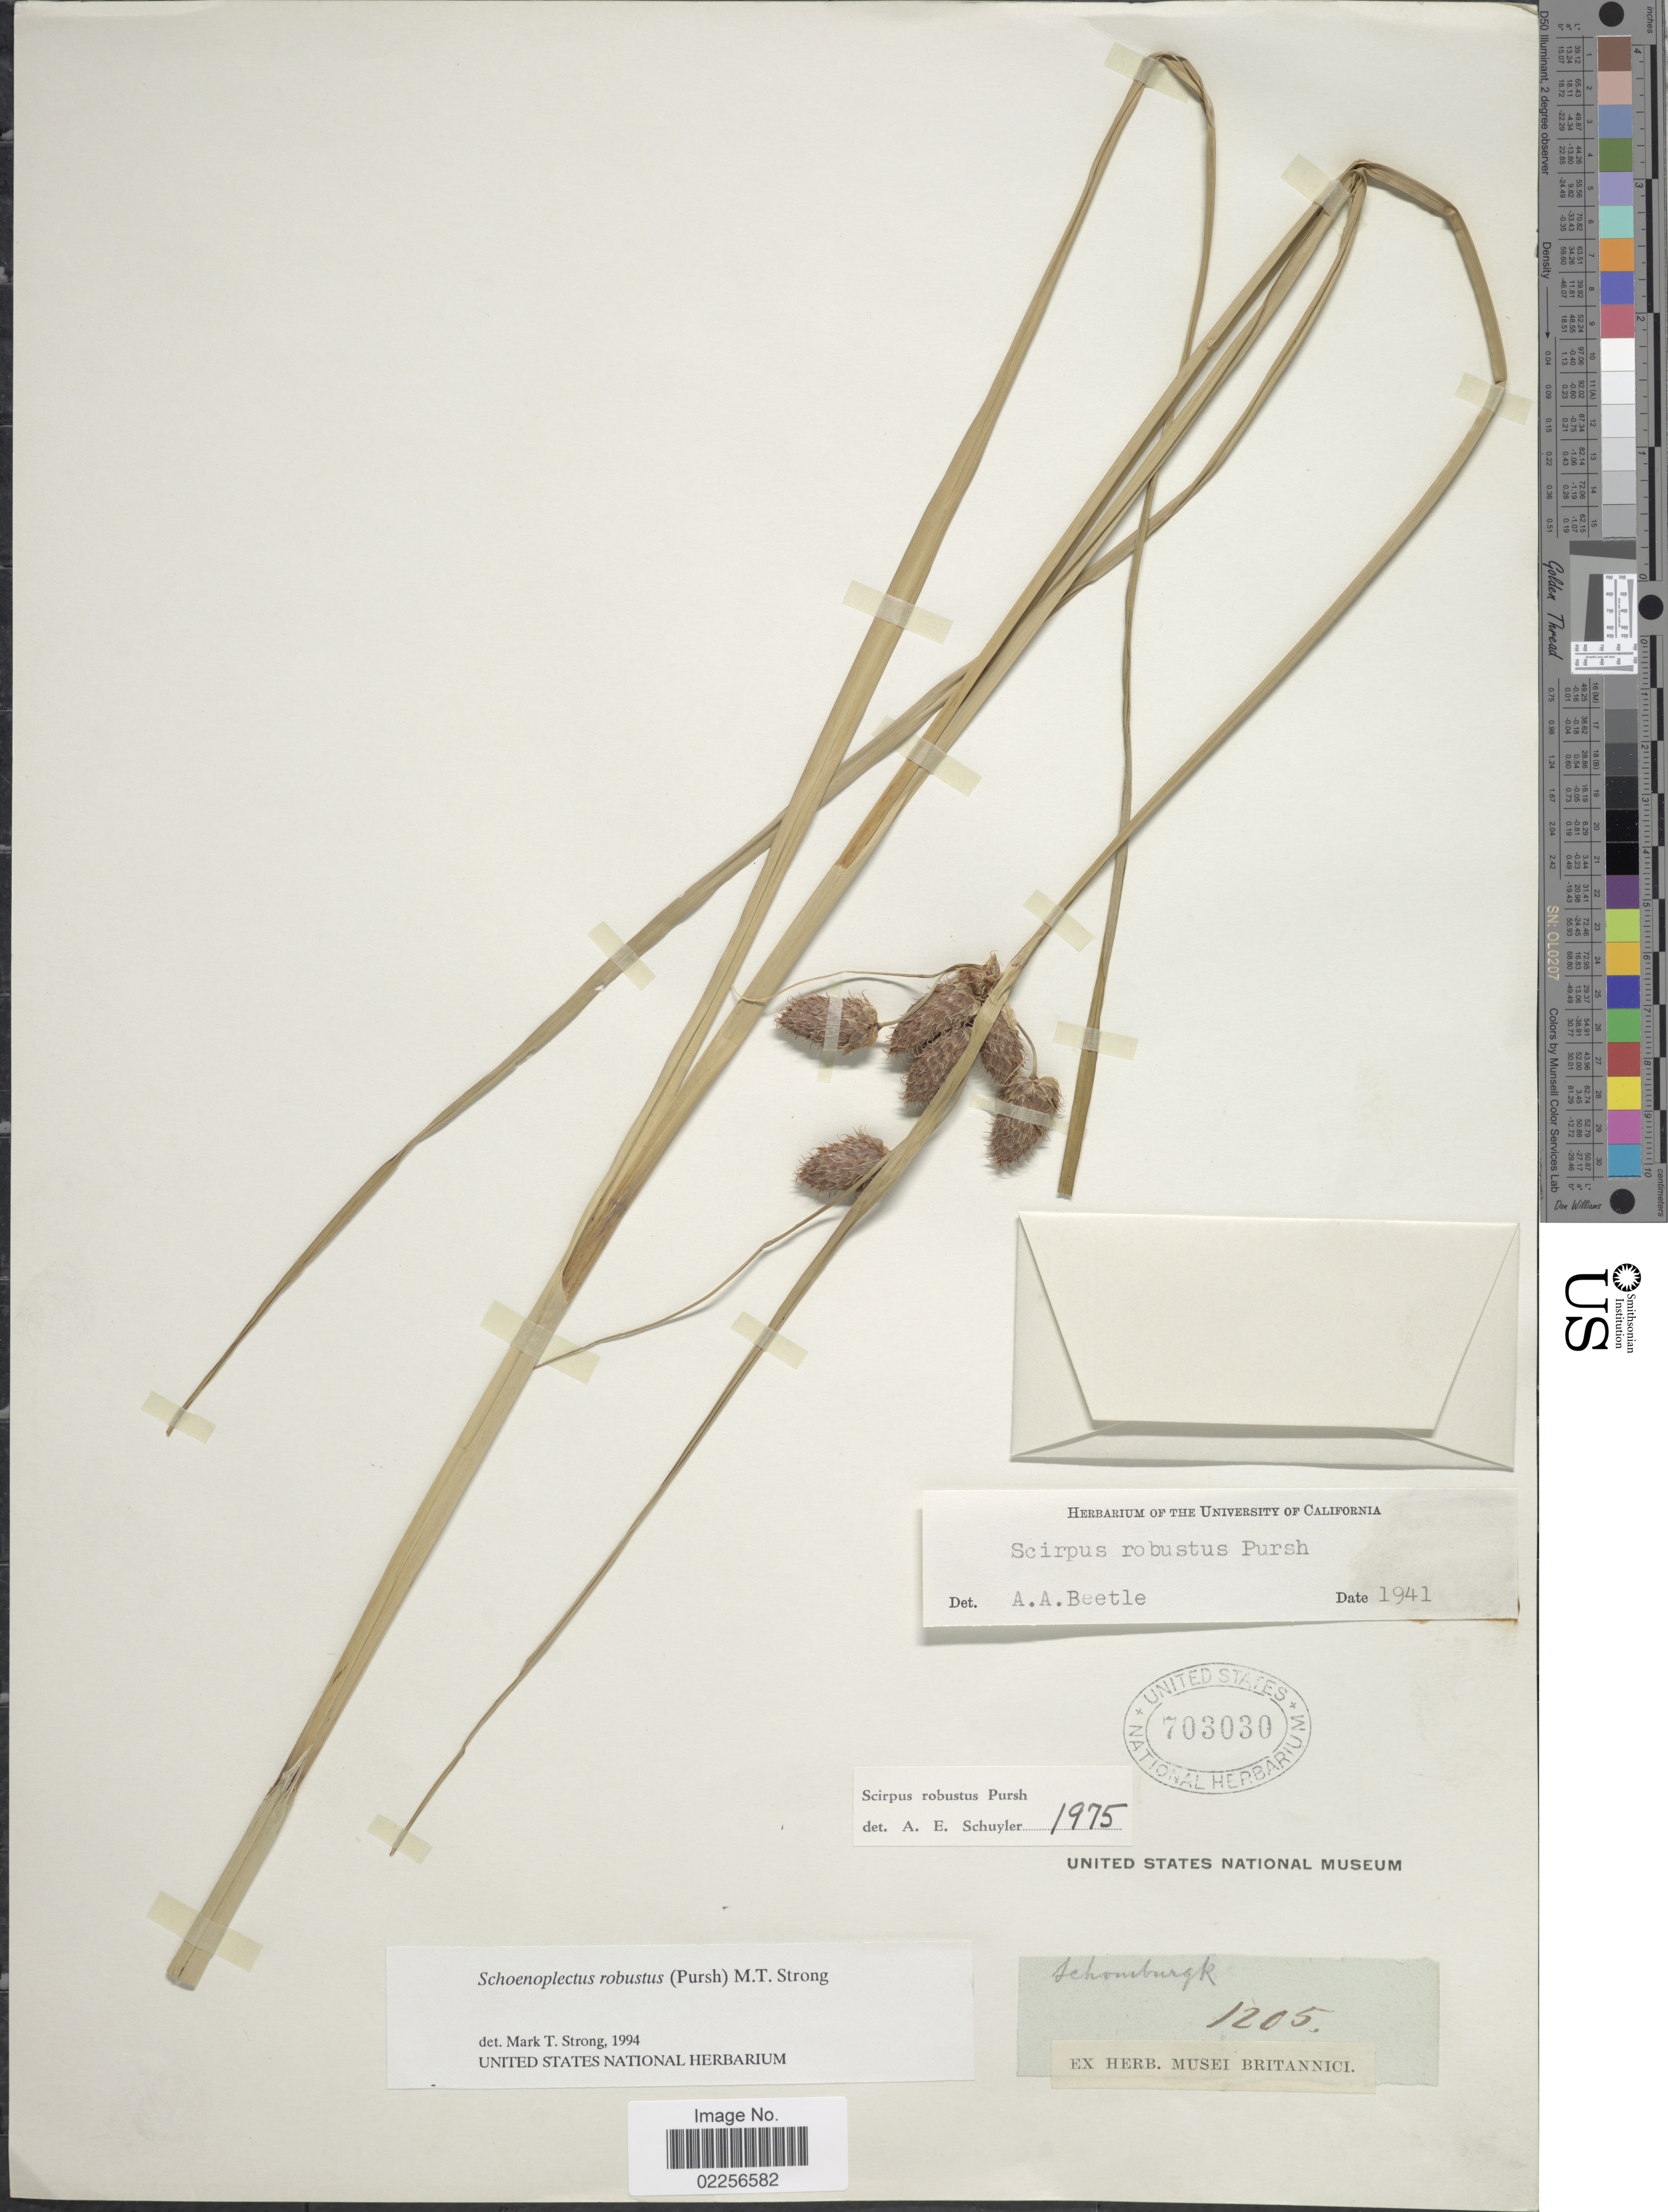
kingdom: Plantae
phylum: Tracheophyta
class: Liliopsida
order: Poales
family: Cyperaceae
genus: Bolboschoenus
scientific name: Bolboschoenus robustus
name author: (Pursh) Soják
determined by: Strong, M. T., (US), Smithsonian Institution - National Museum of Natural History (UNITED STATES)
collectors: -- Schomburgk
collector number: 1205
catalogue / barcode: US 703030